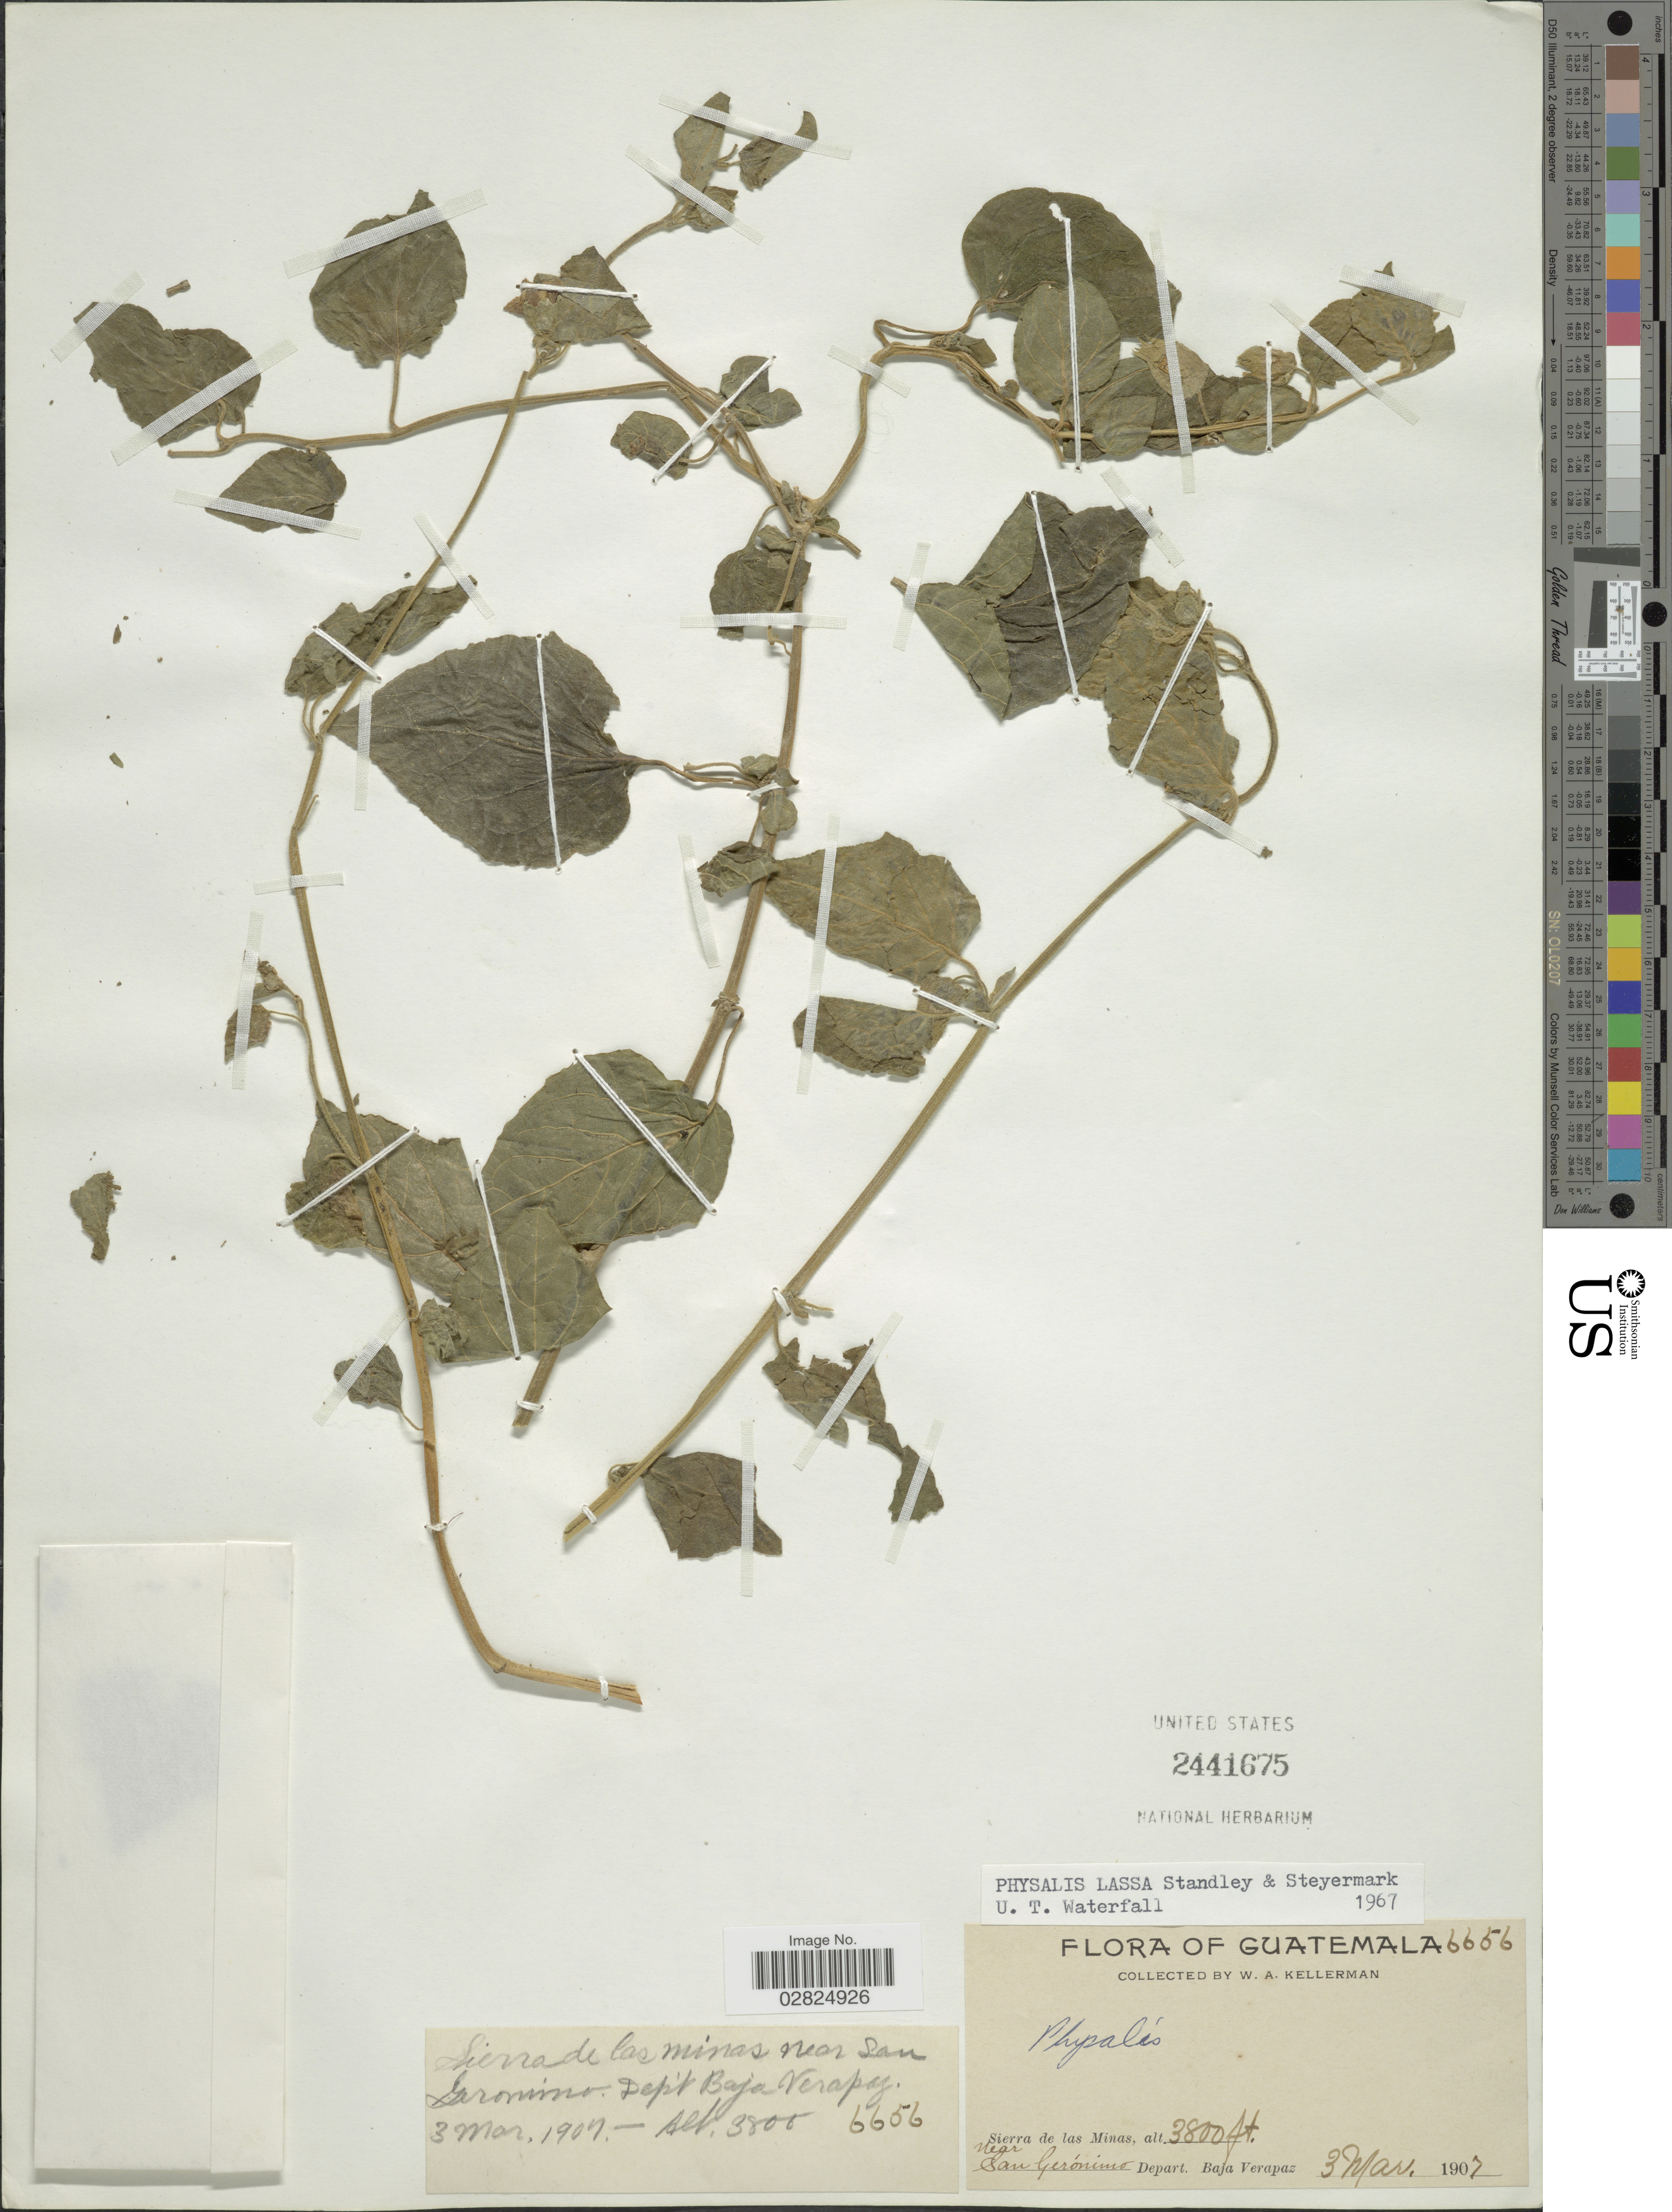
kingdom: Plantae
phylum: Tracheophyta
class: Magnoliopsida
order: Solanales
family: Solanaceae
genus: Physalis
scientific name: Physalis lassa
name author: Standl. & Steyerm.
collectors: W. Kellerman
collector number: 6656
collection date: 1907-03-03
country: Guatemala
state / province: Baja Verapaz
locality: Sierra de las minas near San Gerónimo Depart. Baja Verapaz.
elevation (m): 1158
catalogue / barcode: US 2441675